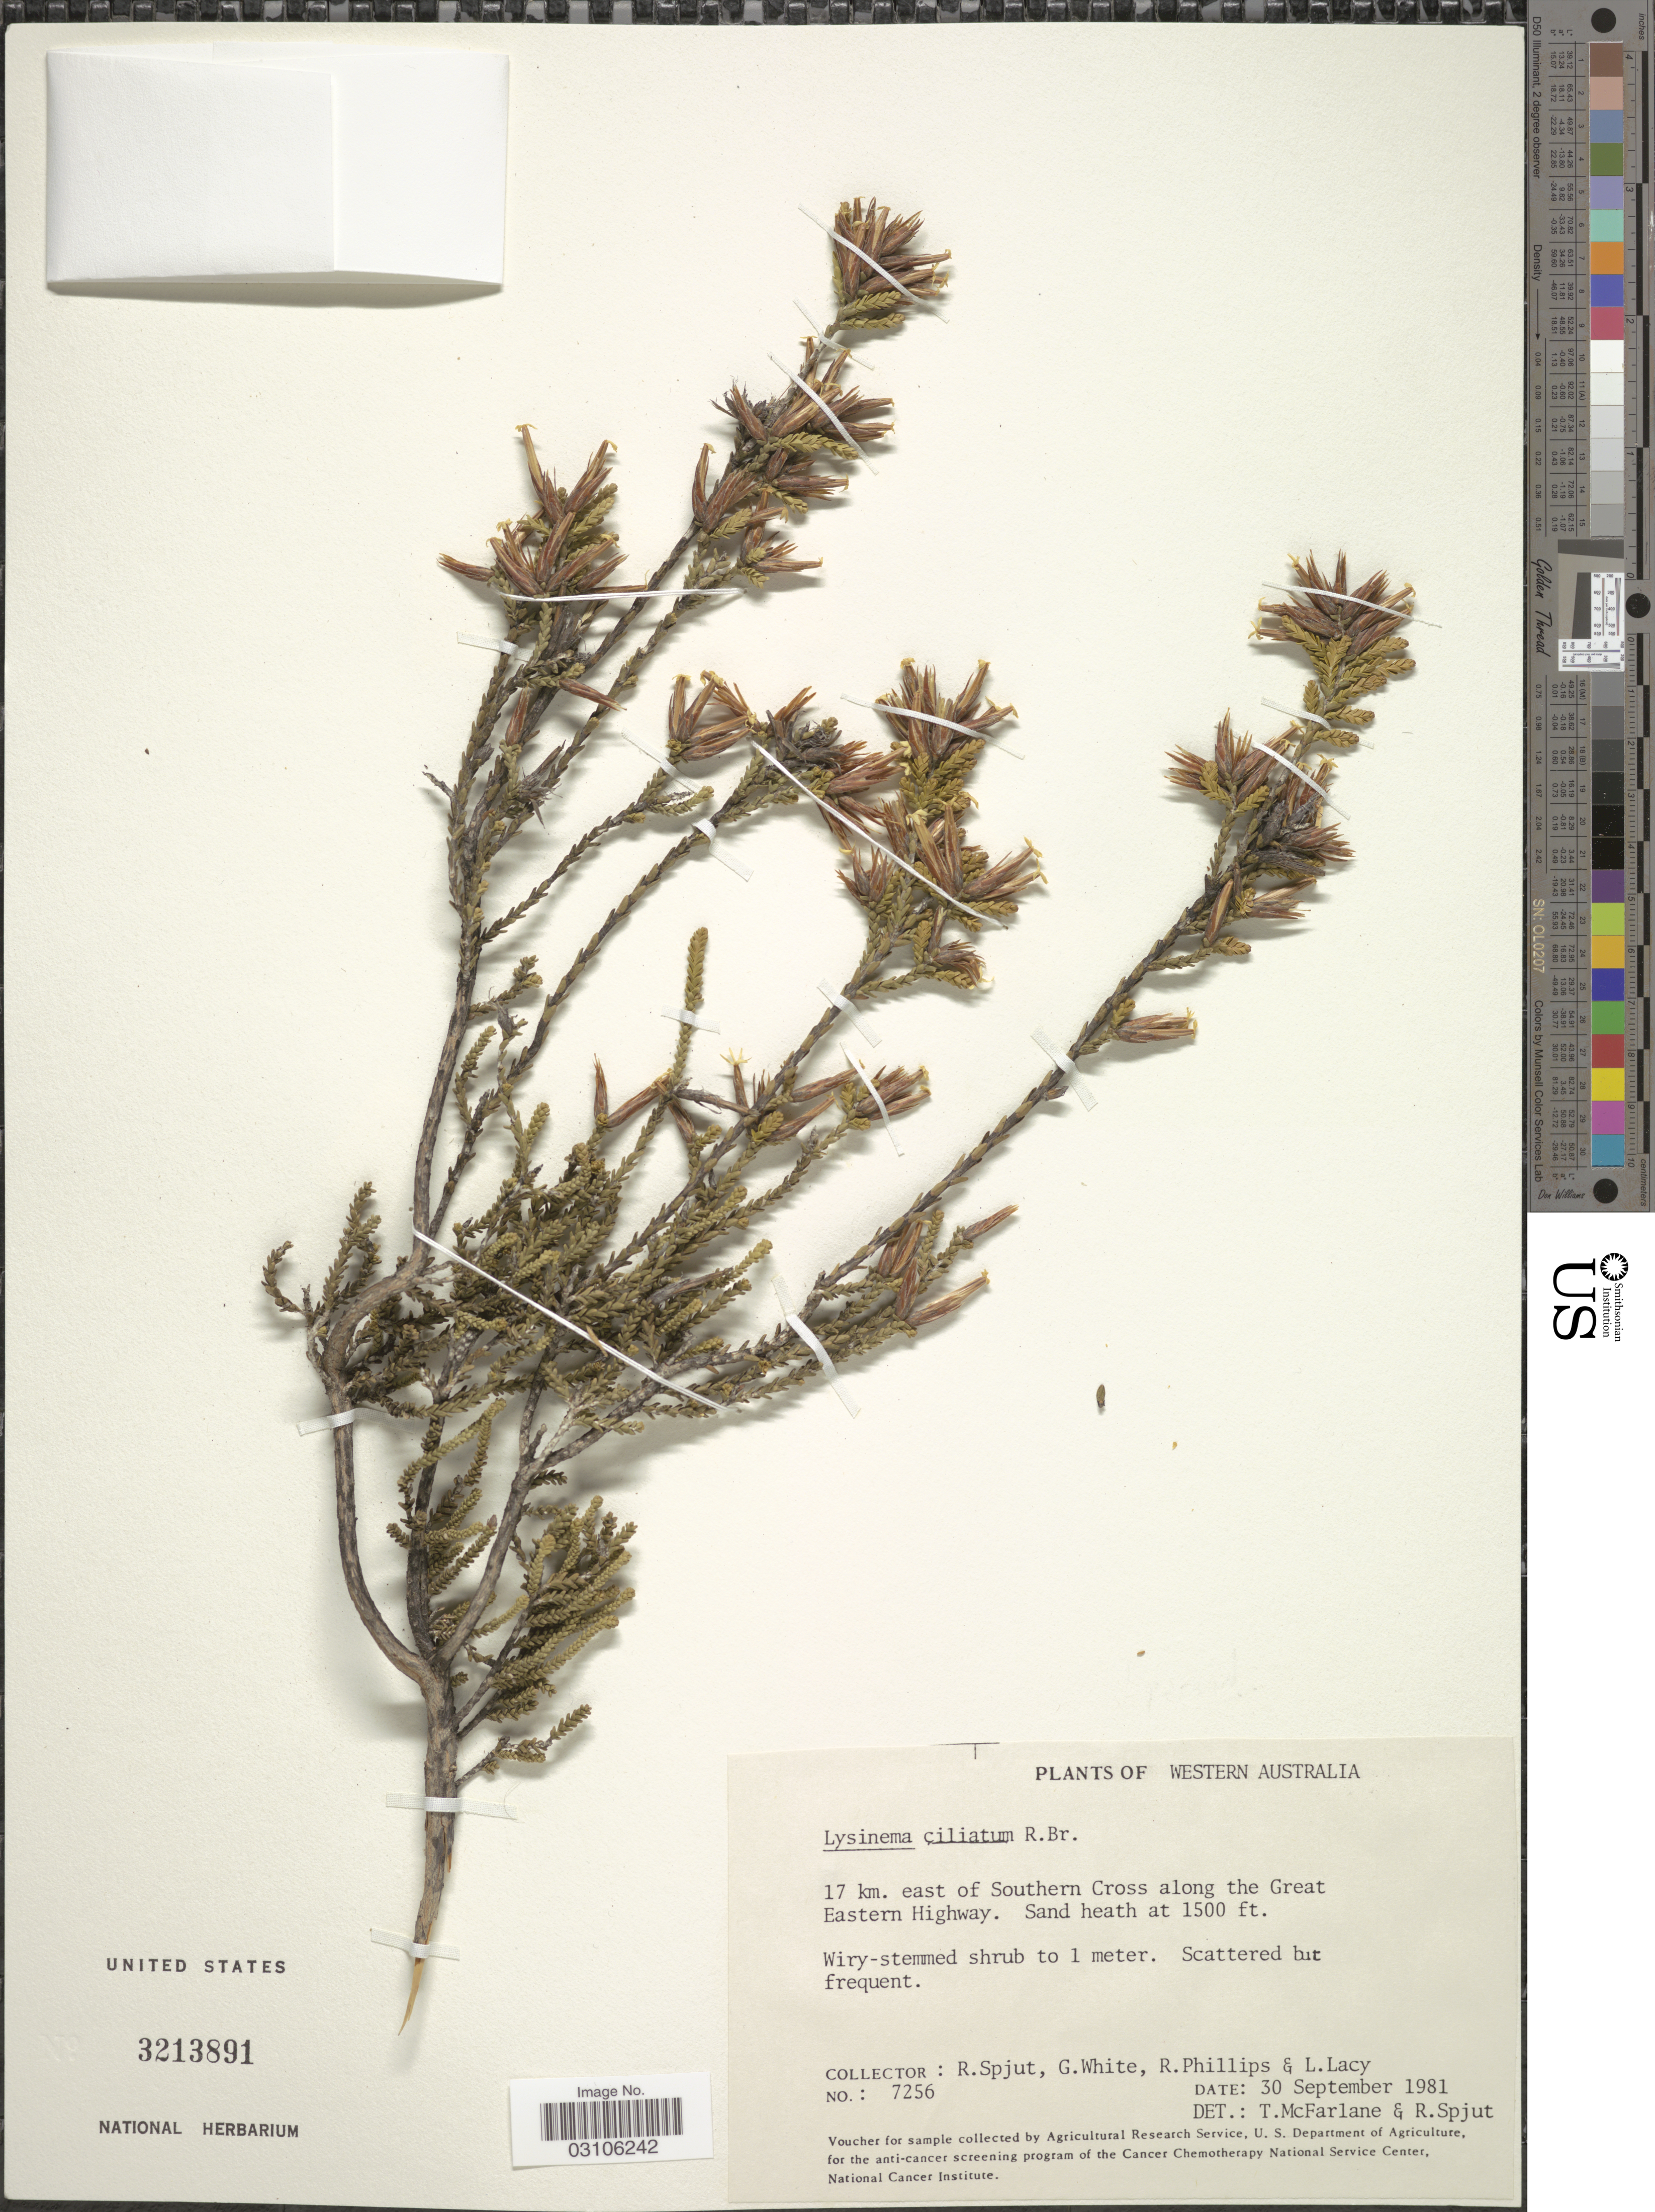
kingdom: Plantae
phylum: Tracheophyta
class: Magnoliopsida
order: Ericales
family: Ericaceae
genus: Lysinema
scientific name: Lysinema ciliatum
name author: R. Br.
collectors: R. Spjut, G. White, R. Phillips & L. Lacy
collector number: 7256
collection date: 1981-09-30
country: Australia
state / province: Western Australia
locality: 17 km. east of Southern Cross along the Great Eastern Highway.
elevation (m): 457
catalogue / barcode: US 3213891